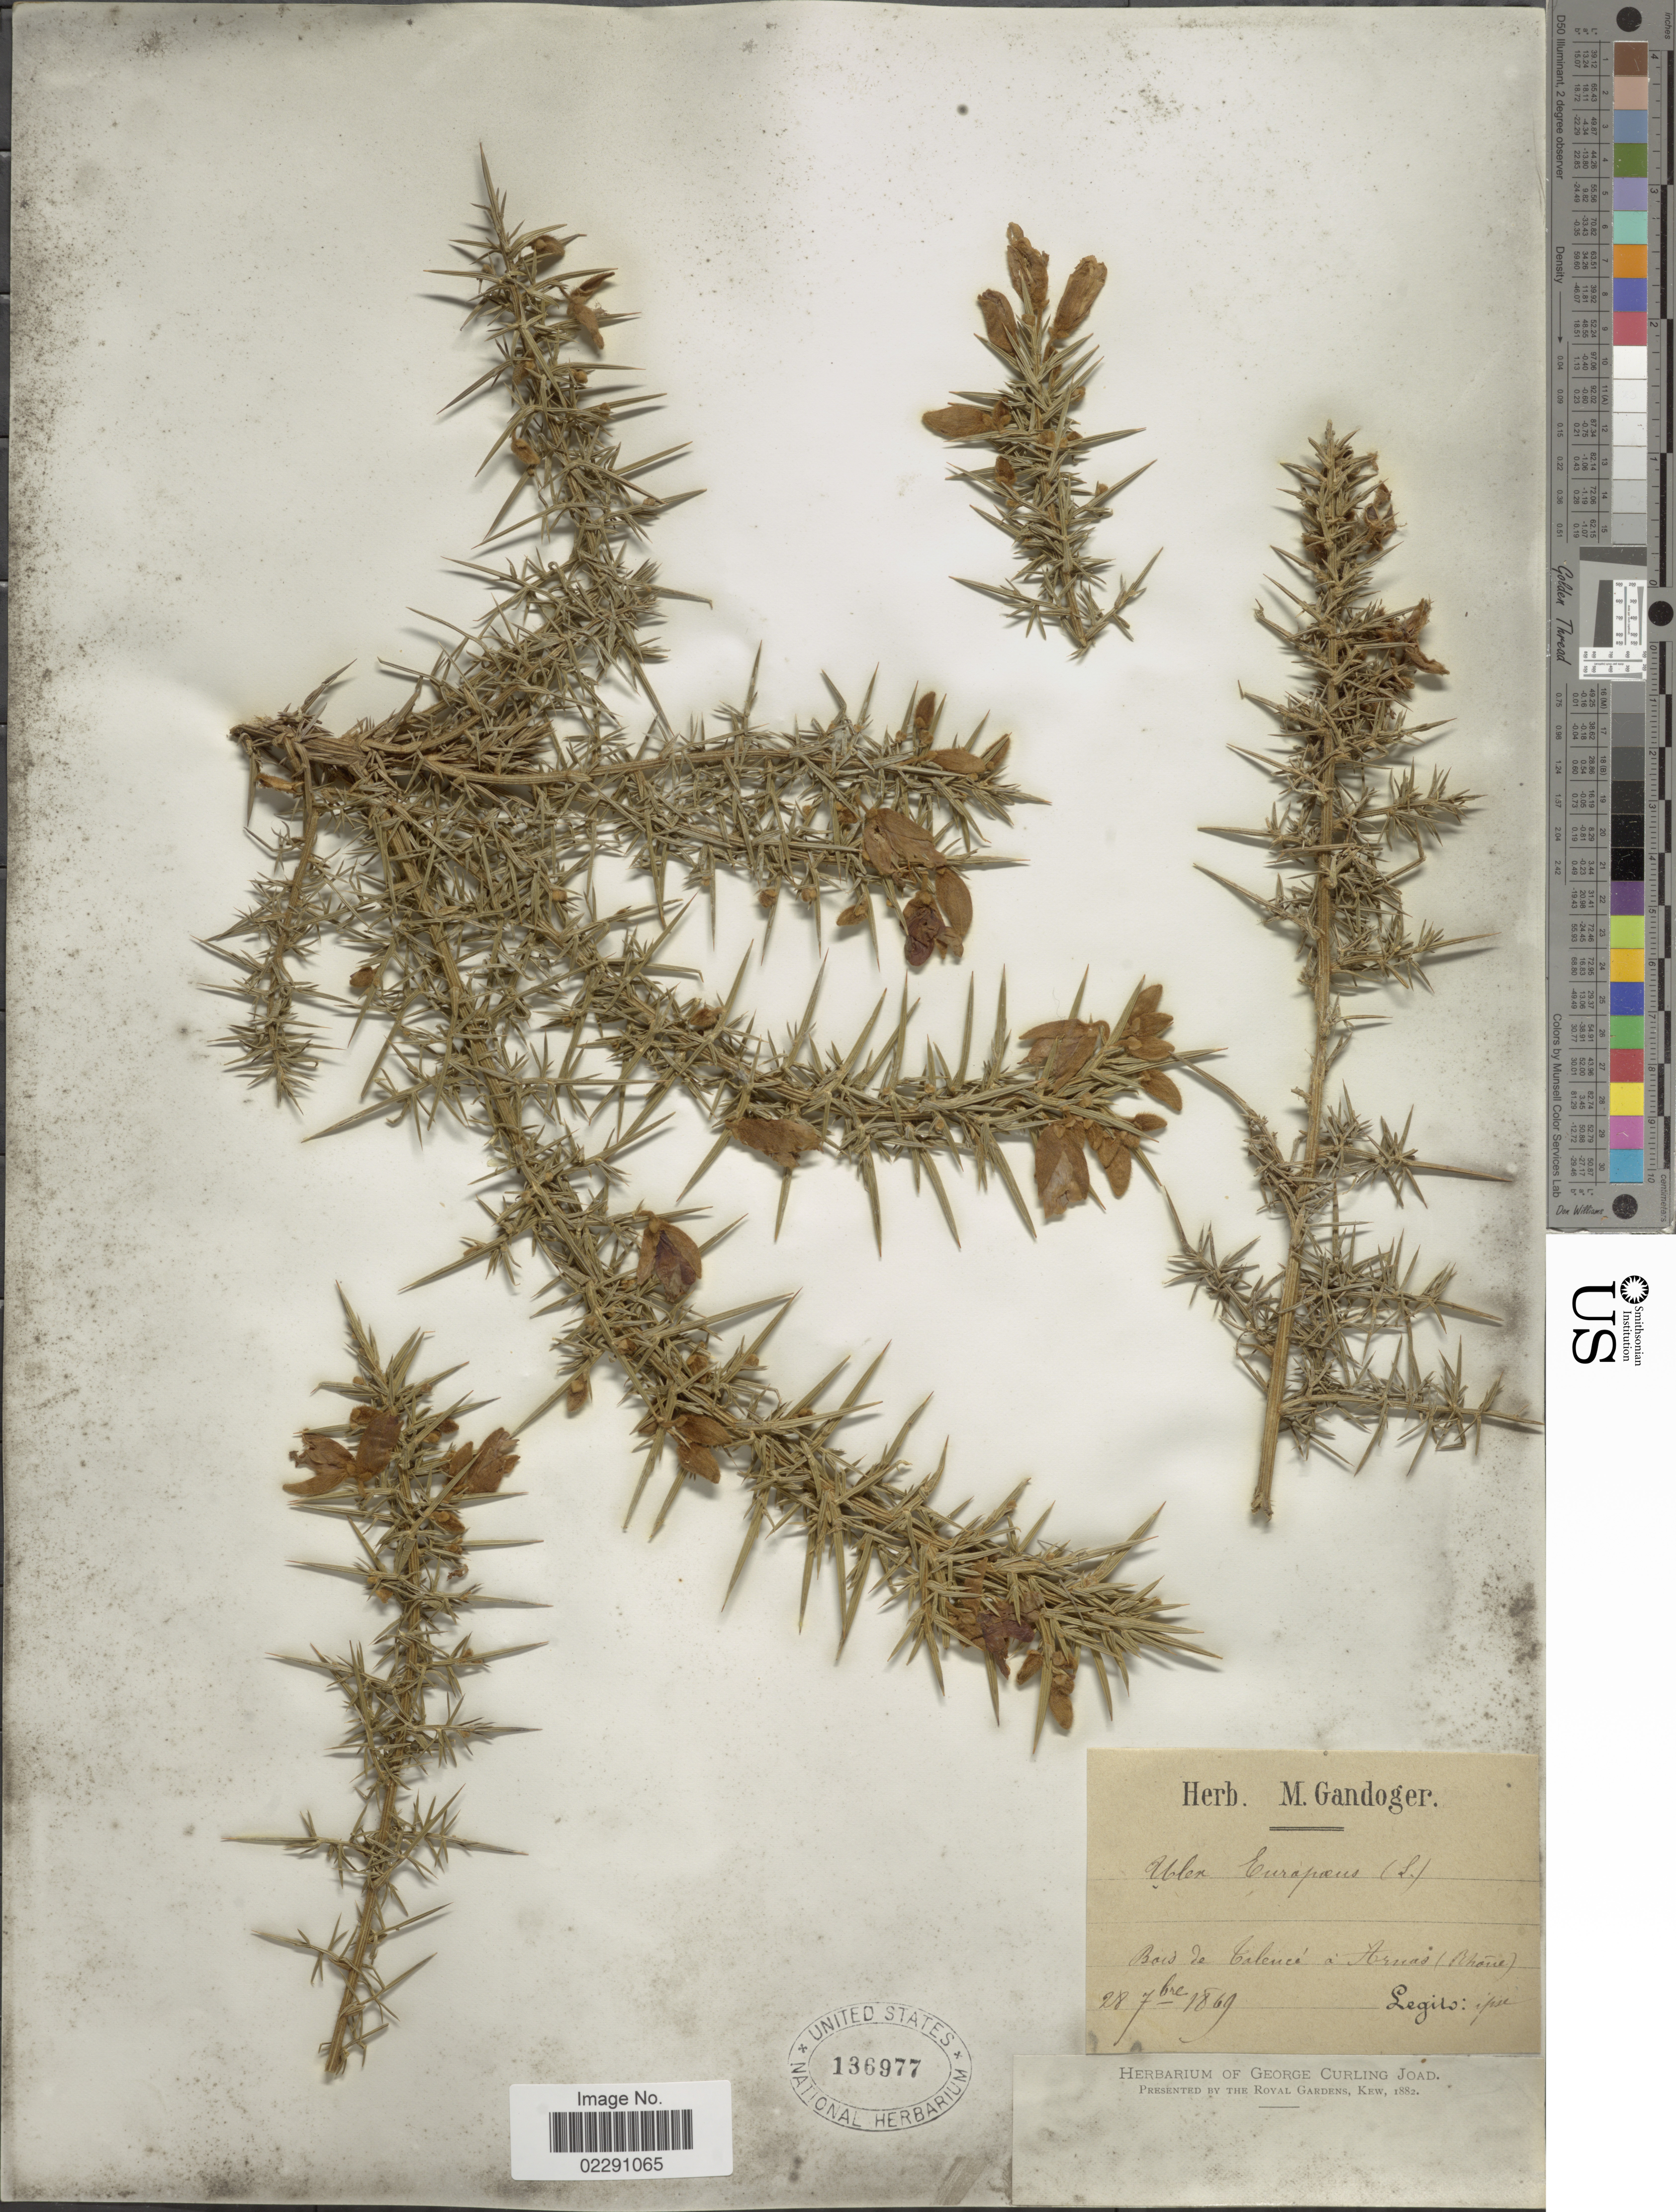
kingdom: Plantae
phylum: Tracheophyta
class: Magnoliopsida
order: Fabales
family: Fabaceae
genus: Ulex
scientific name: Ulex europaeus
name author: L.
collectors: M. Gandoger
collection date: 1869-09-28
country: France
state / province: Auvergne-Rhône-Alpes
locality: Bois de Calence a Aruas (Rhone)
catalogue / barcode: US 136977